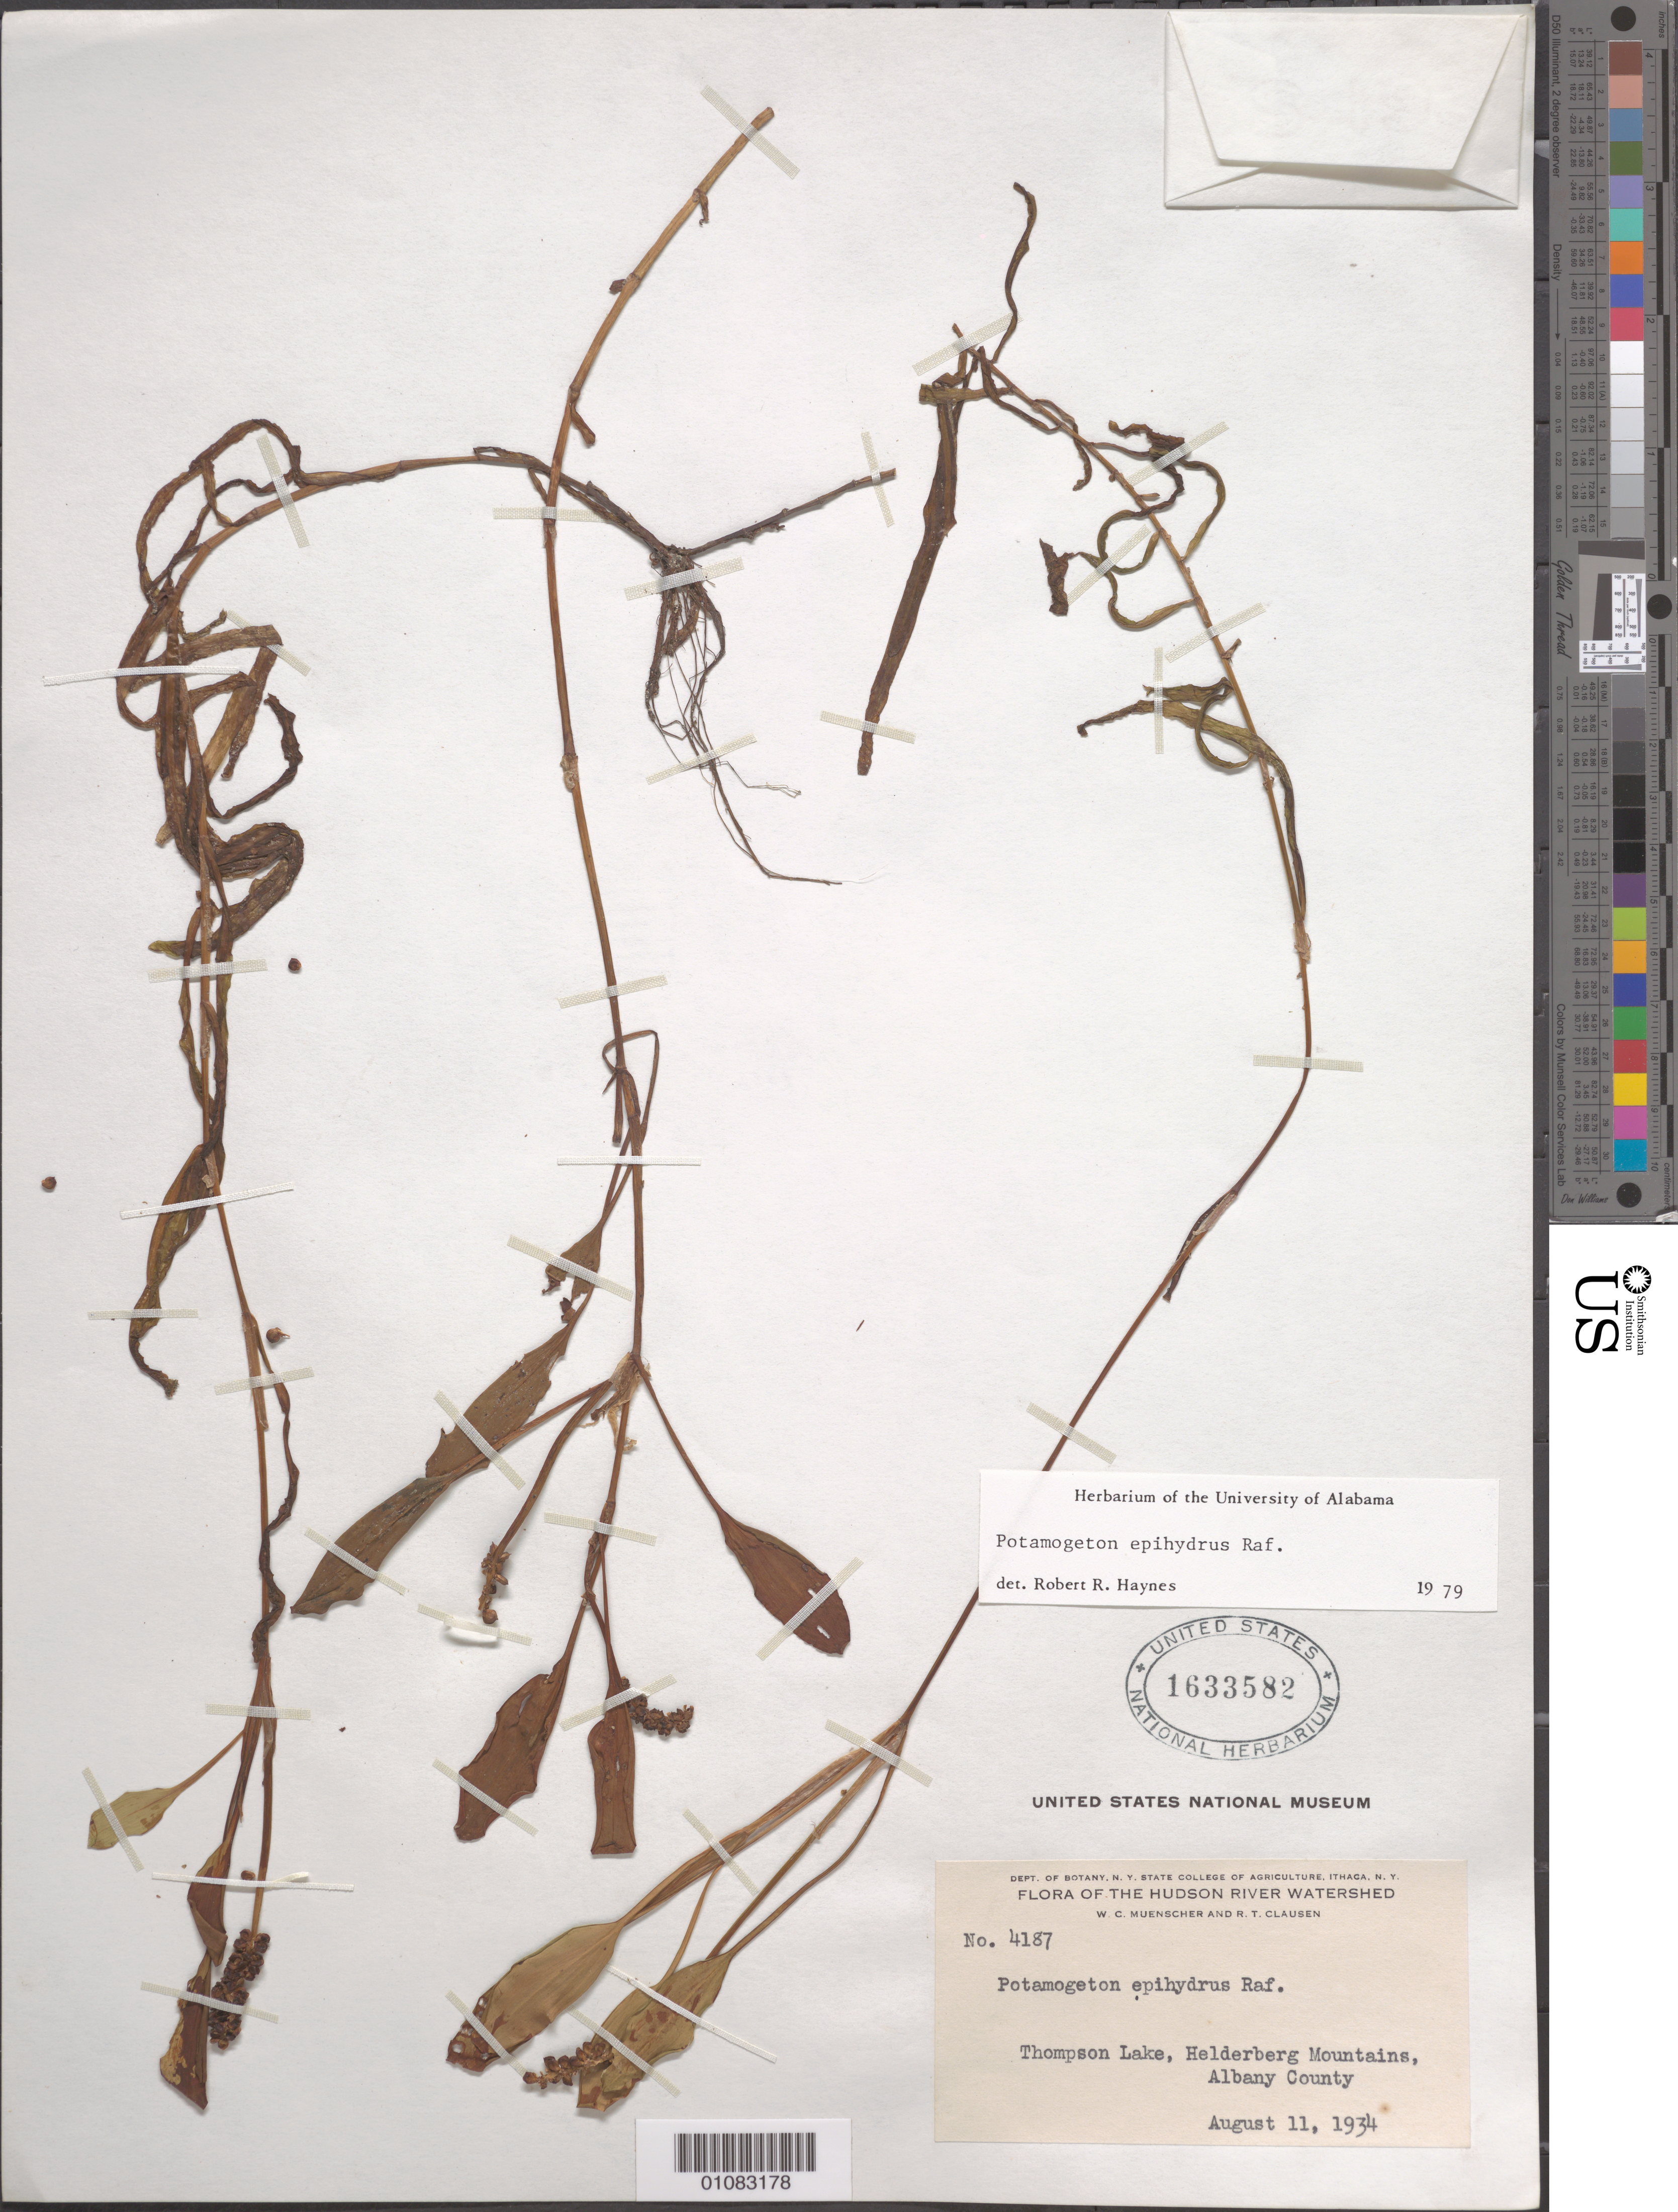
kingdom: Plantae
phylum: Tracheophyta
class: Liliopsida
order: Alismatales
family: Potamogetonaceae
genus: Potamogeton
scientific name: Potamogeton epihydrus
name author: Raf.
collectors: W. Muenscher & R. T. Clausen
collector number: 4187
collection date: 1934-08-11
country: United States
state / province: New York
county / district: Albany County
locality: Helderberg Mountains, Thompson Lake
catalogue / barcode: US 1633582